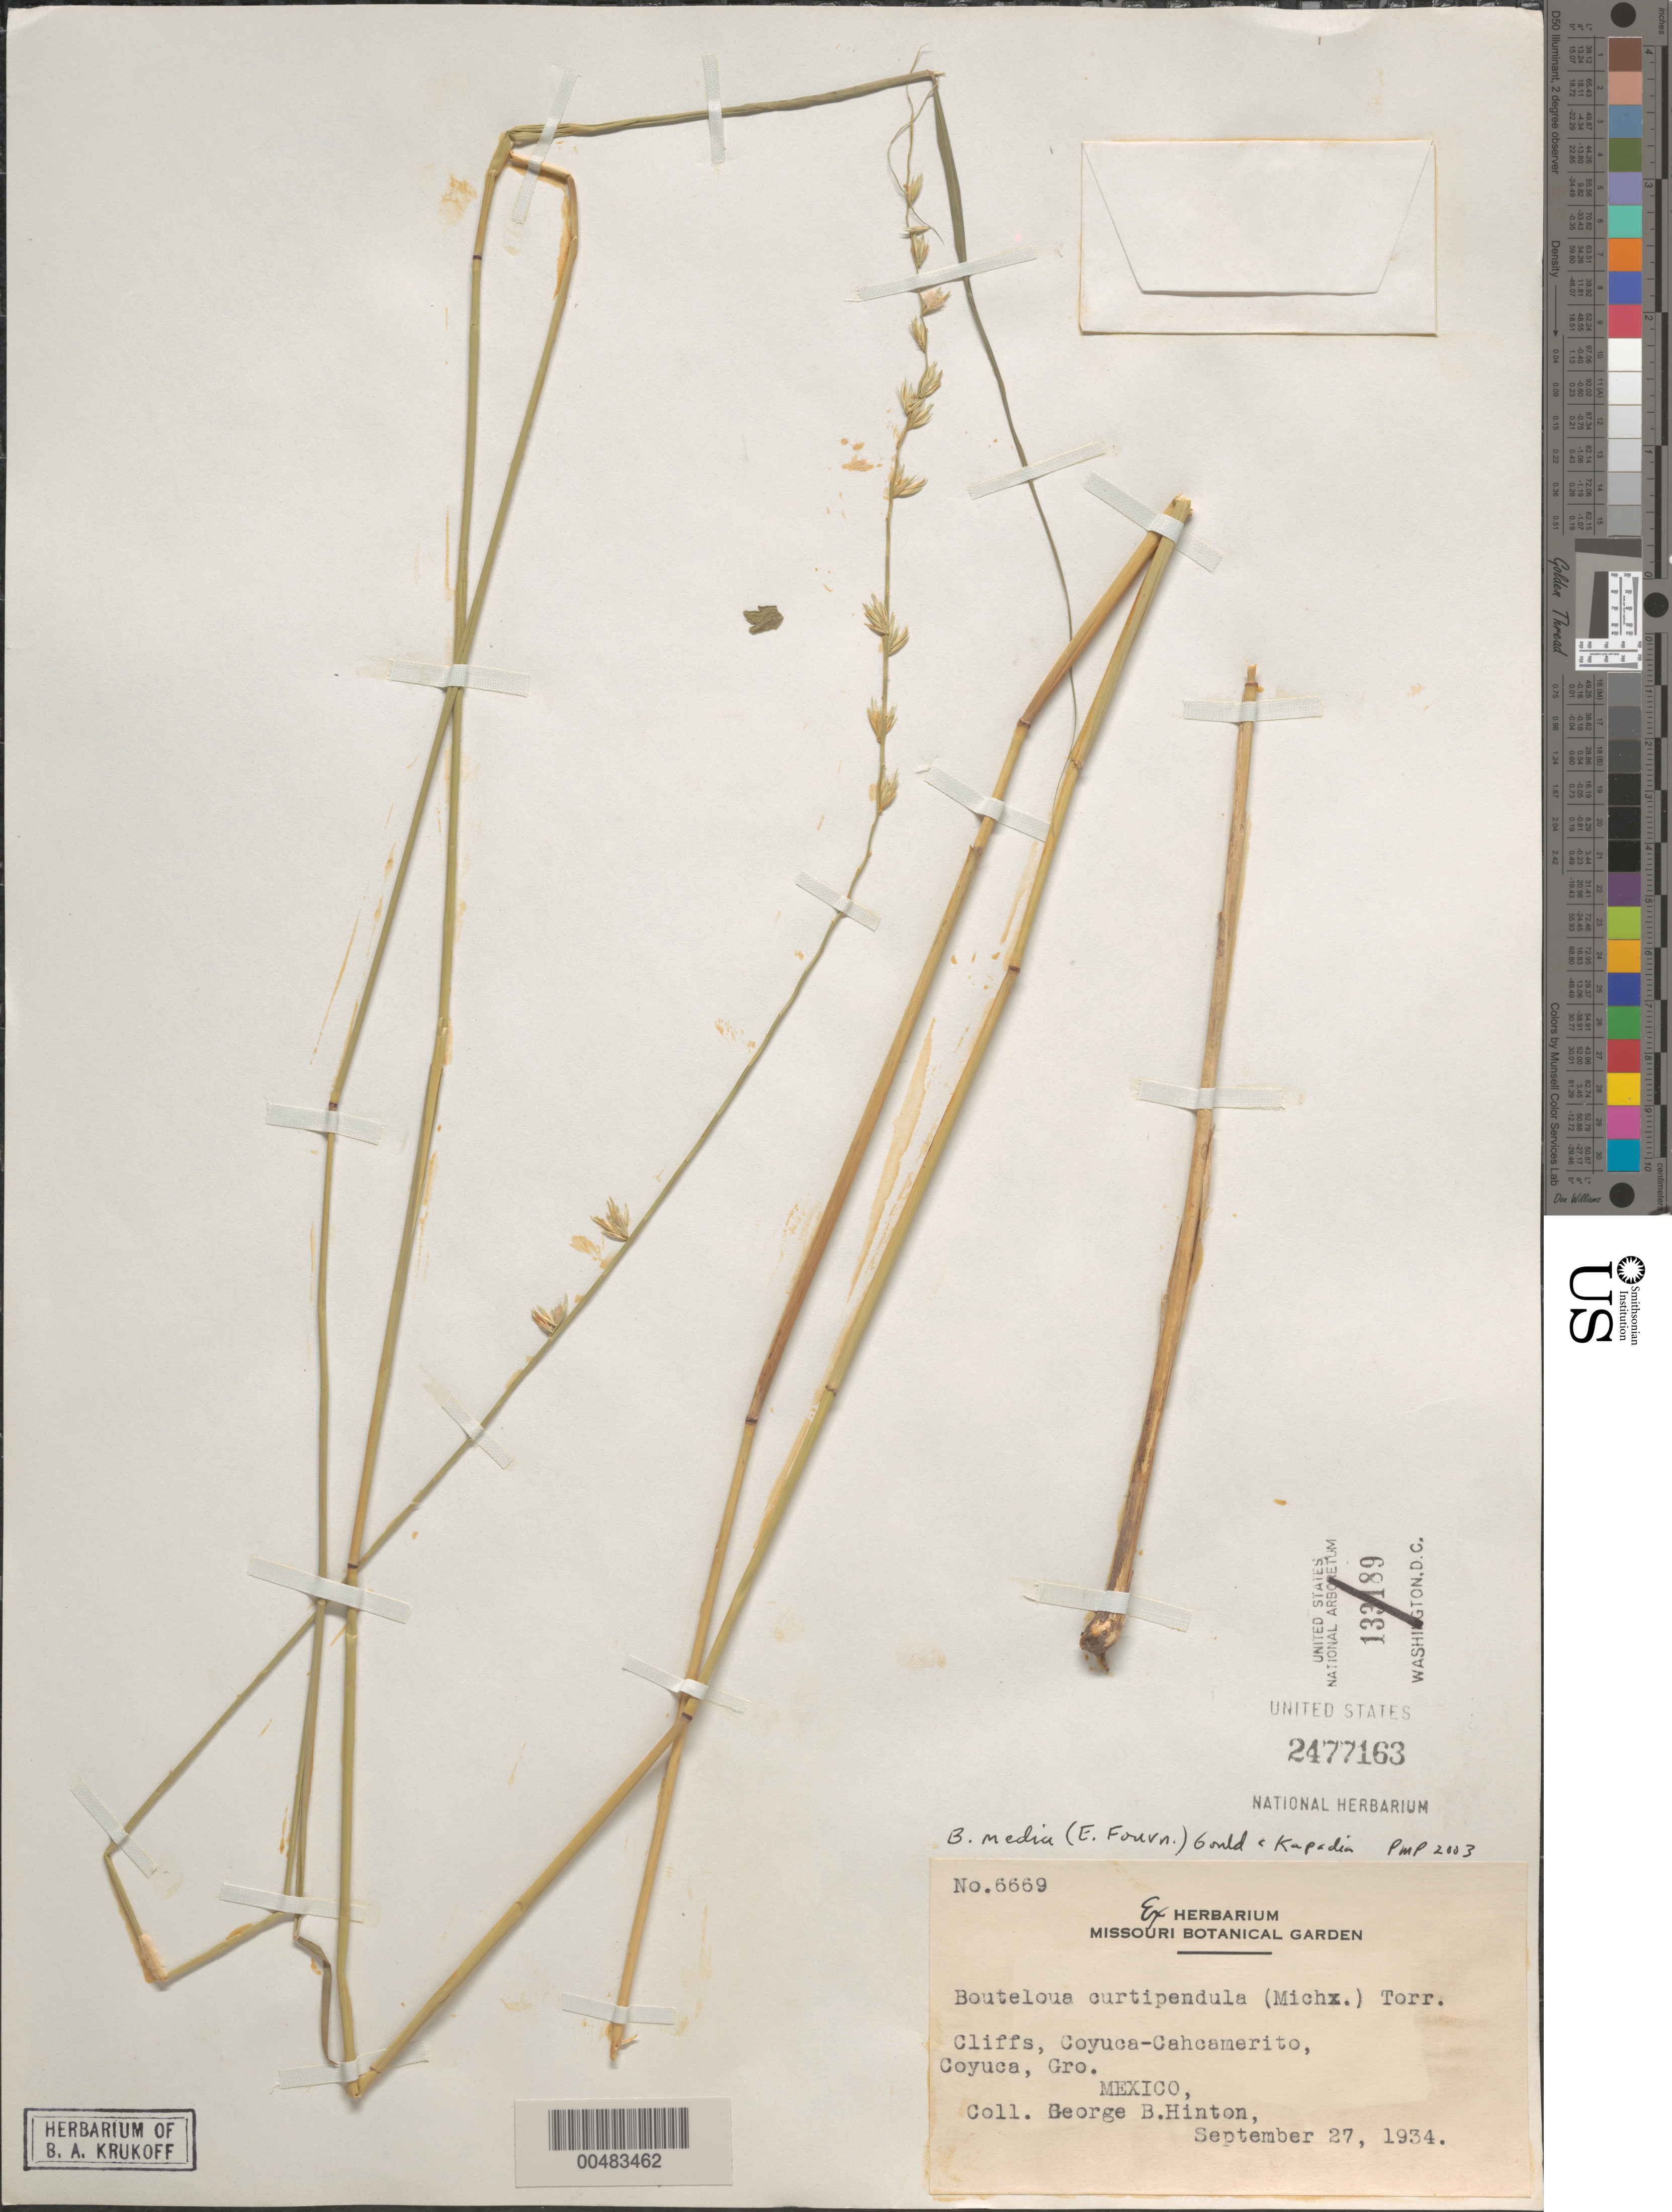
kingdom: Plantae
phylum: Tracheophyta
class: Liliopsida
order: Poales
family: Poaceae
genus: Bouteloua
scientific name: Bouteloua media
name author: (E. Fourn.) Gould & Kapadia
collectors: G. B. Hinton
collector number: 6669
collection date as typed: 27 Sep 1934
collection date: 1934-09-27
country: Mexico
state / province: Guerrero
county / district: Coyuca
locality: Coyuca - Cahcamerito,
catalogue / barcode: US 2477163